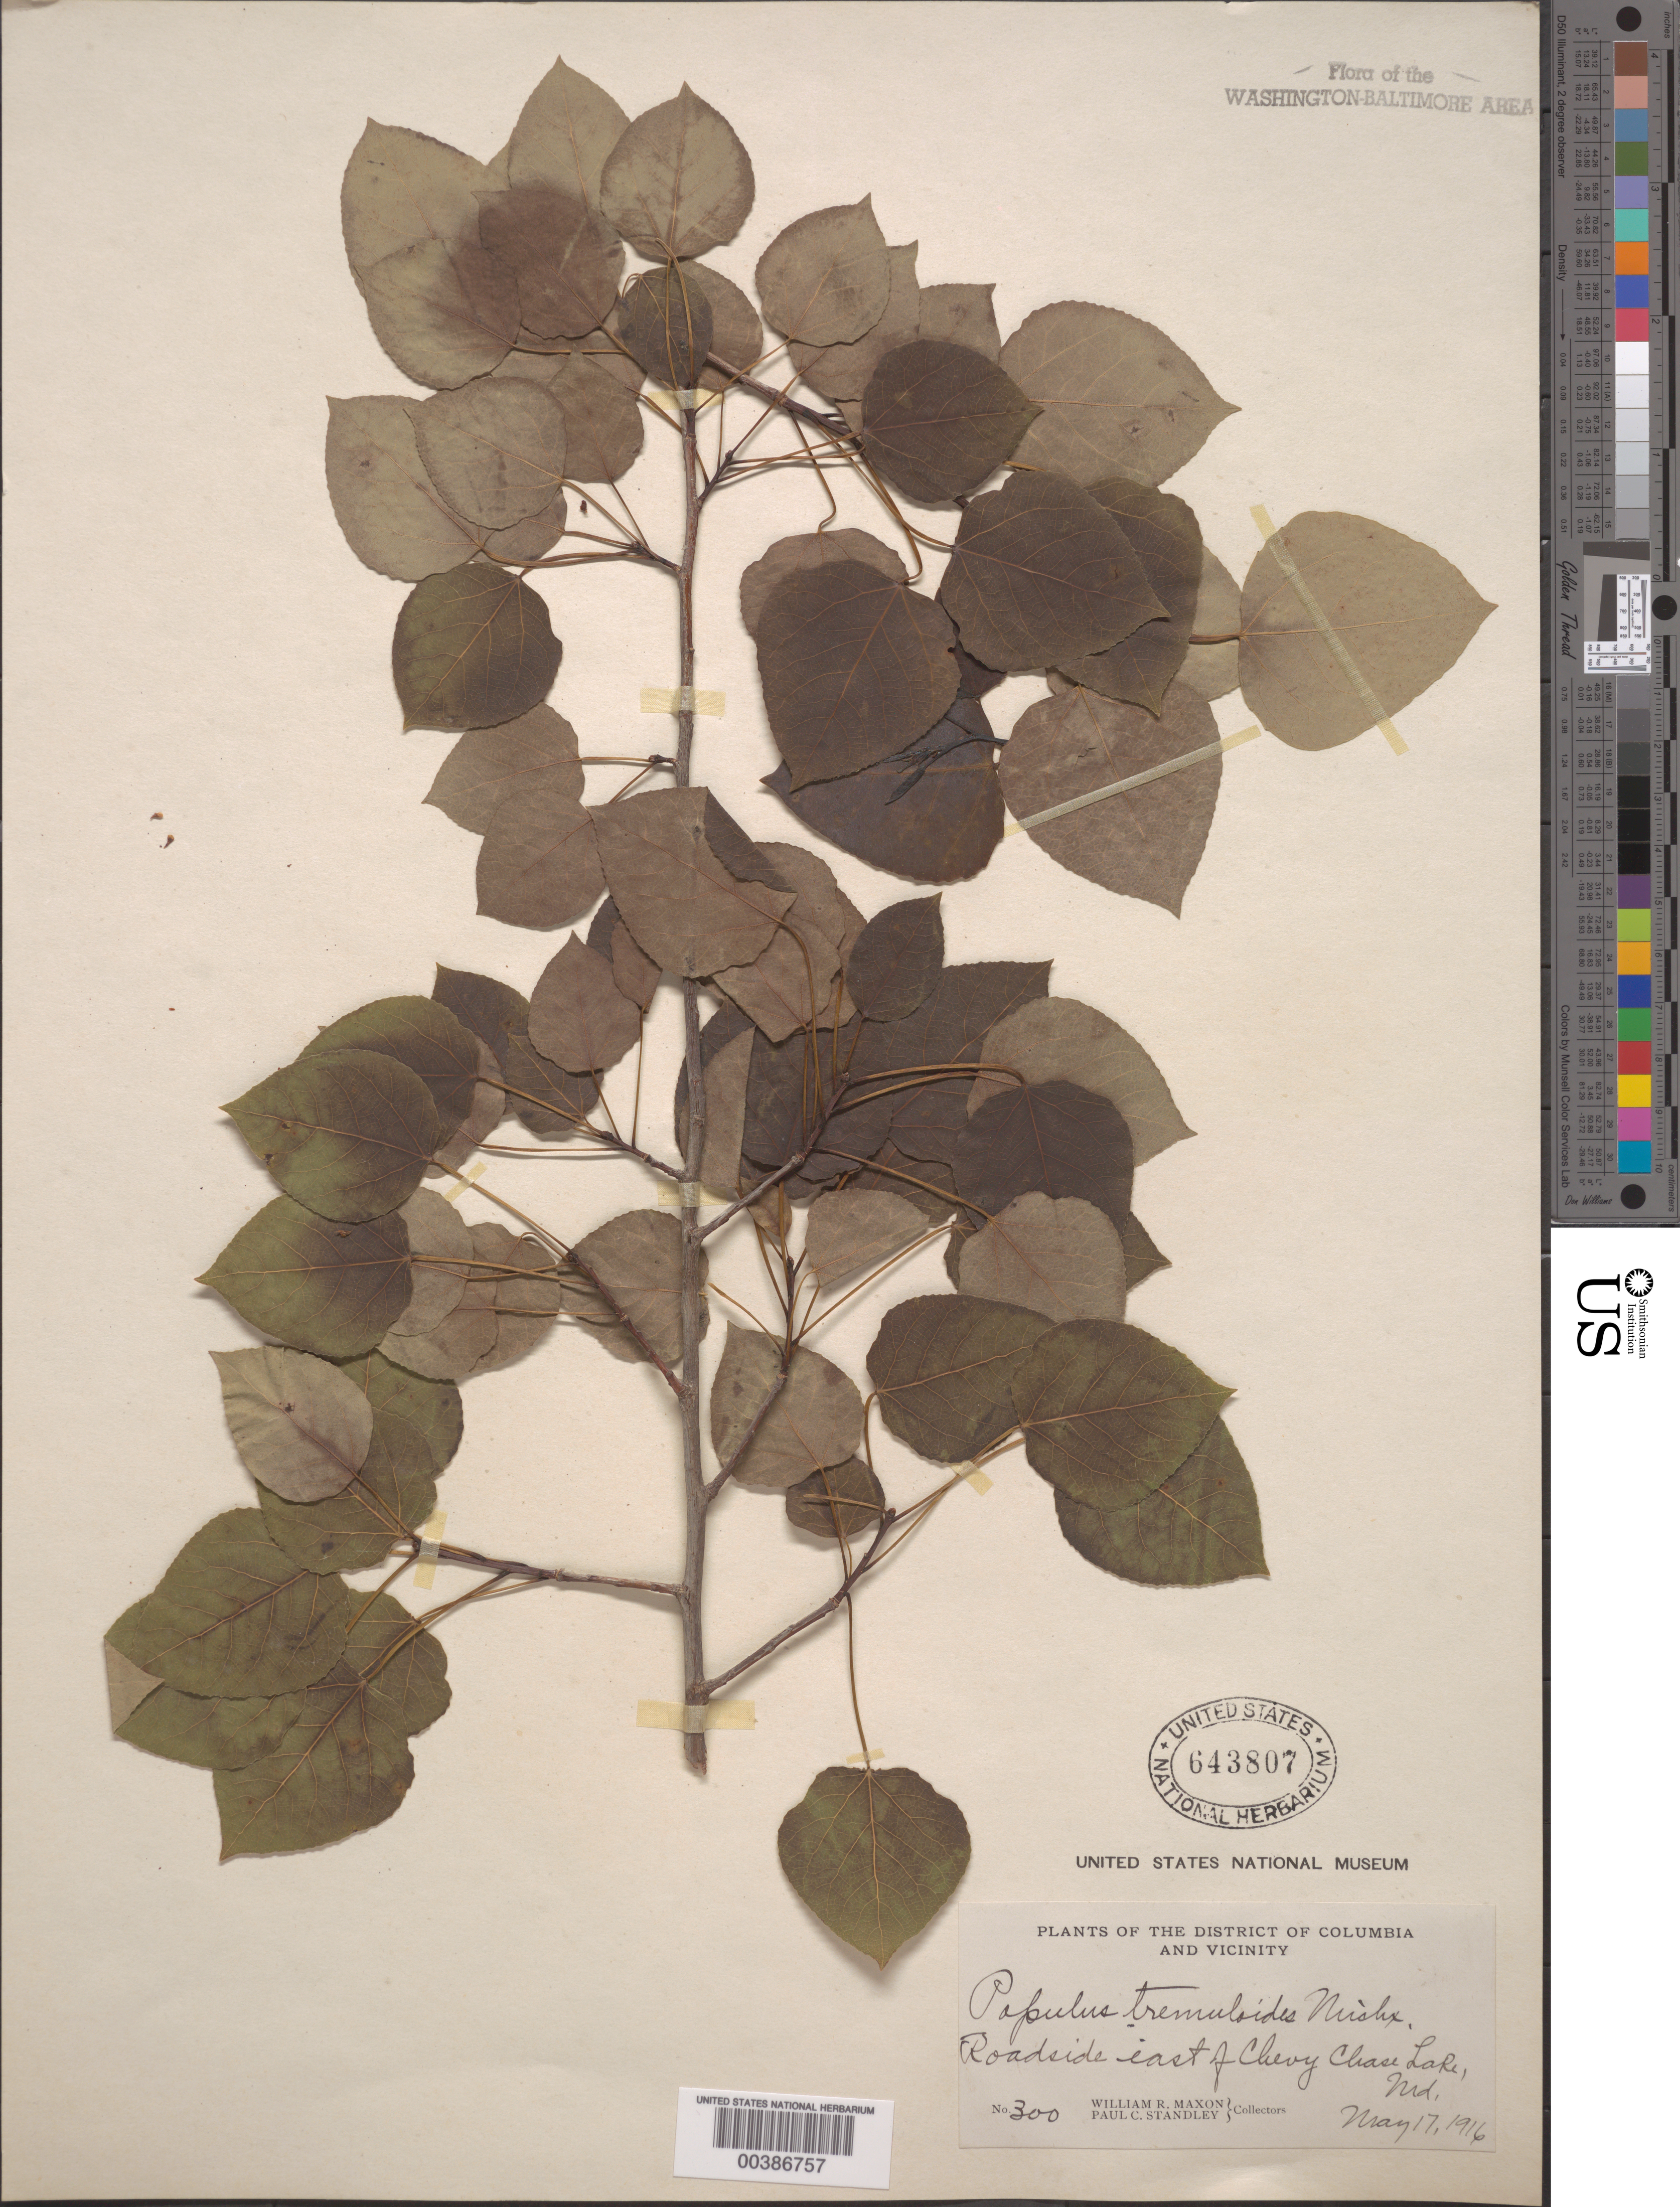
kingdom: Plantae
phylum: Tracheophyta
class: Magnoliopsida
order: Malpighiales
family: Salicaceae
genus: Populus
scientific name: Populus tremuloides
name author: Michx.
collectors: W. R. Maxon & P. C. Standley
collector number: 300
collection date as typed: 17 May 1916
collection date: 1916-05-17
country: United States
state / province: Maryland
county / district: Montgomery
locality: East of Chevy Chase Lake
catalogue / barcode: US 643807